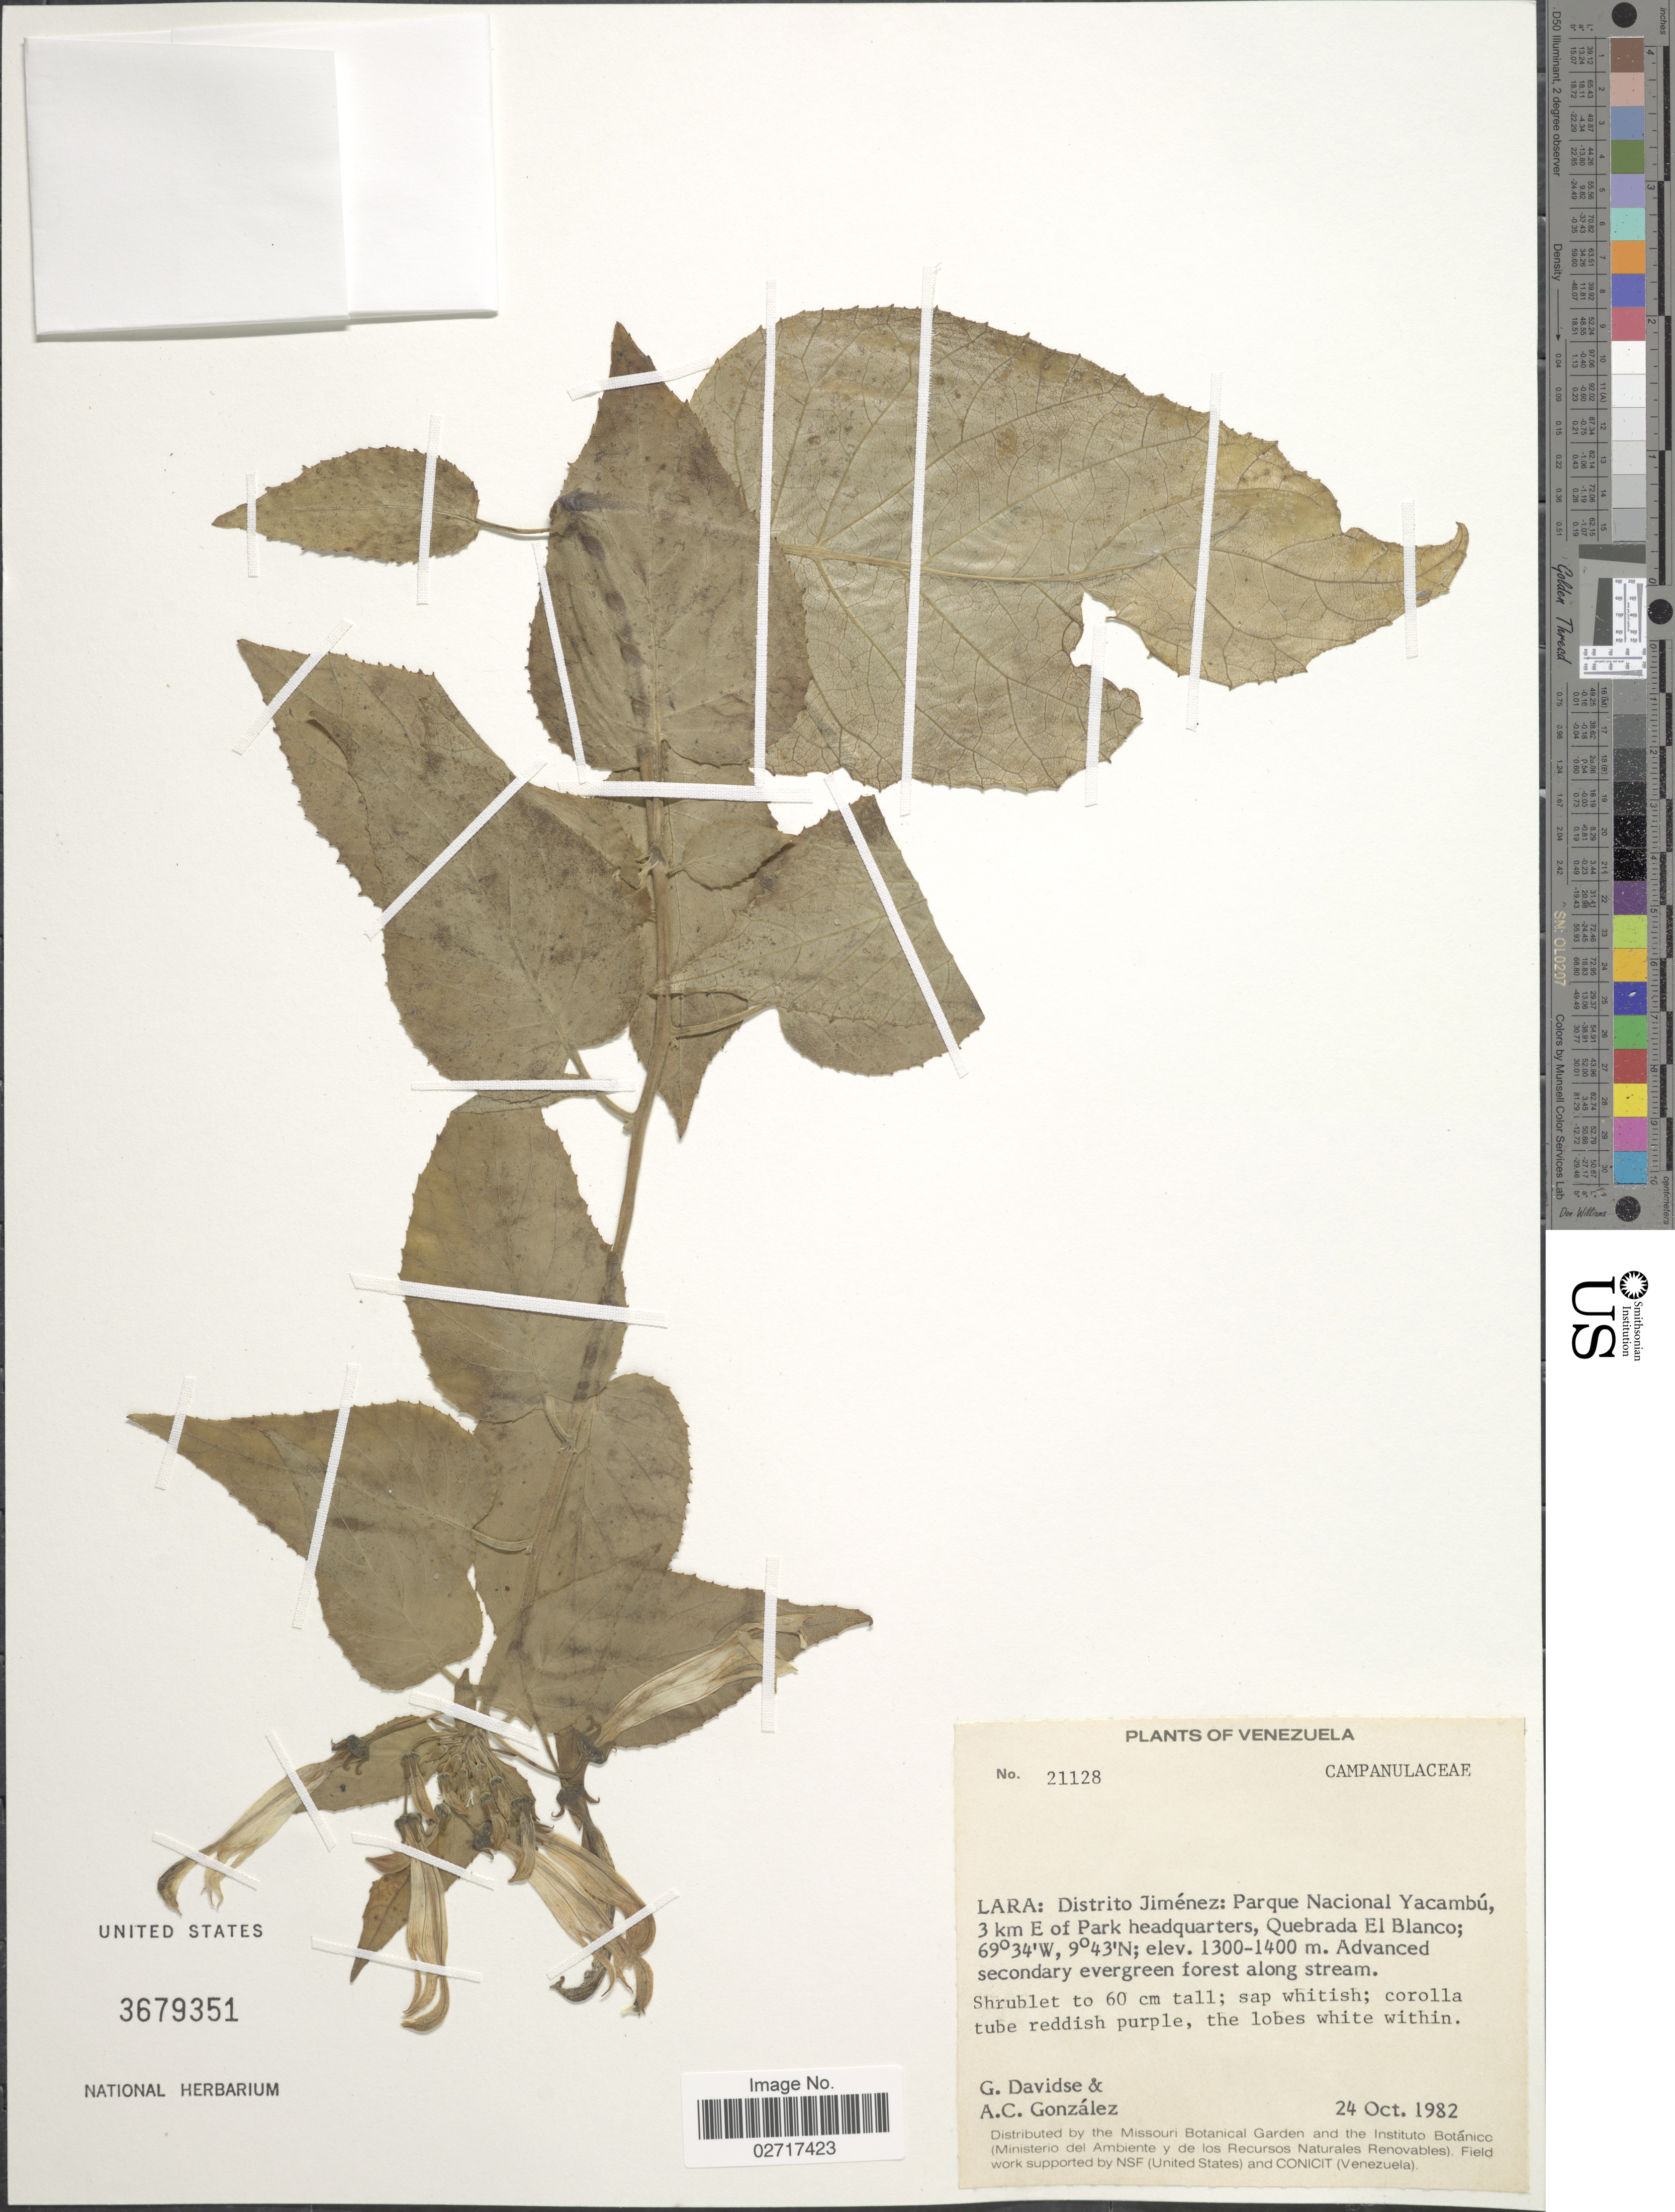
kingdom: Plantae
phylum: Tracheophyta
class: Magnoliopsida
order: Asterales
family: Campanulaceae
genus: Siphocampylus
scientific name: Siphocampylus sp.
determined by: Lagomarsino, L. P.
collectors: G. Davidse & A. C. González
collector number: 21128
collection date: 1982-10-24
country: Venezuela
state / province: Lara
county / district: Jiménez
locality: Distrito Jiménez: Parque Nacional Yacambú, 3 km E of Park headquarters, Quebrada El Blanco.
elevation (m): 1300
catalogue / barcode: US 3679351